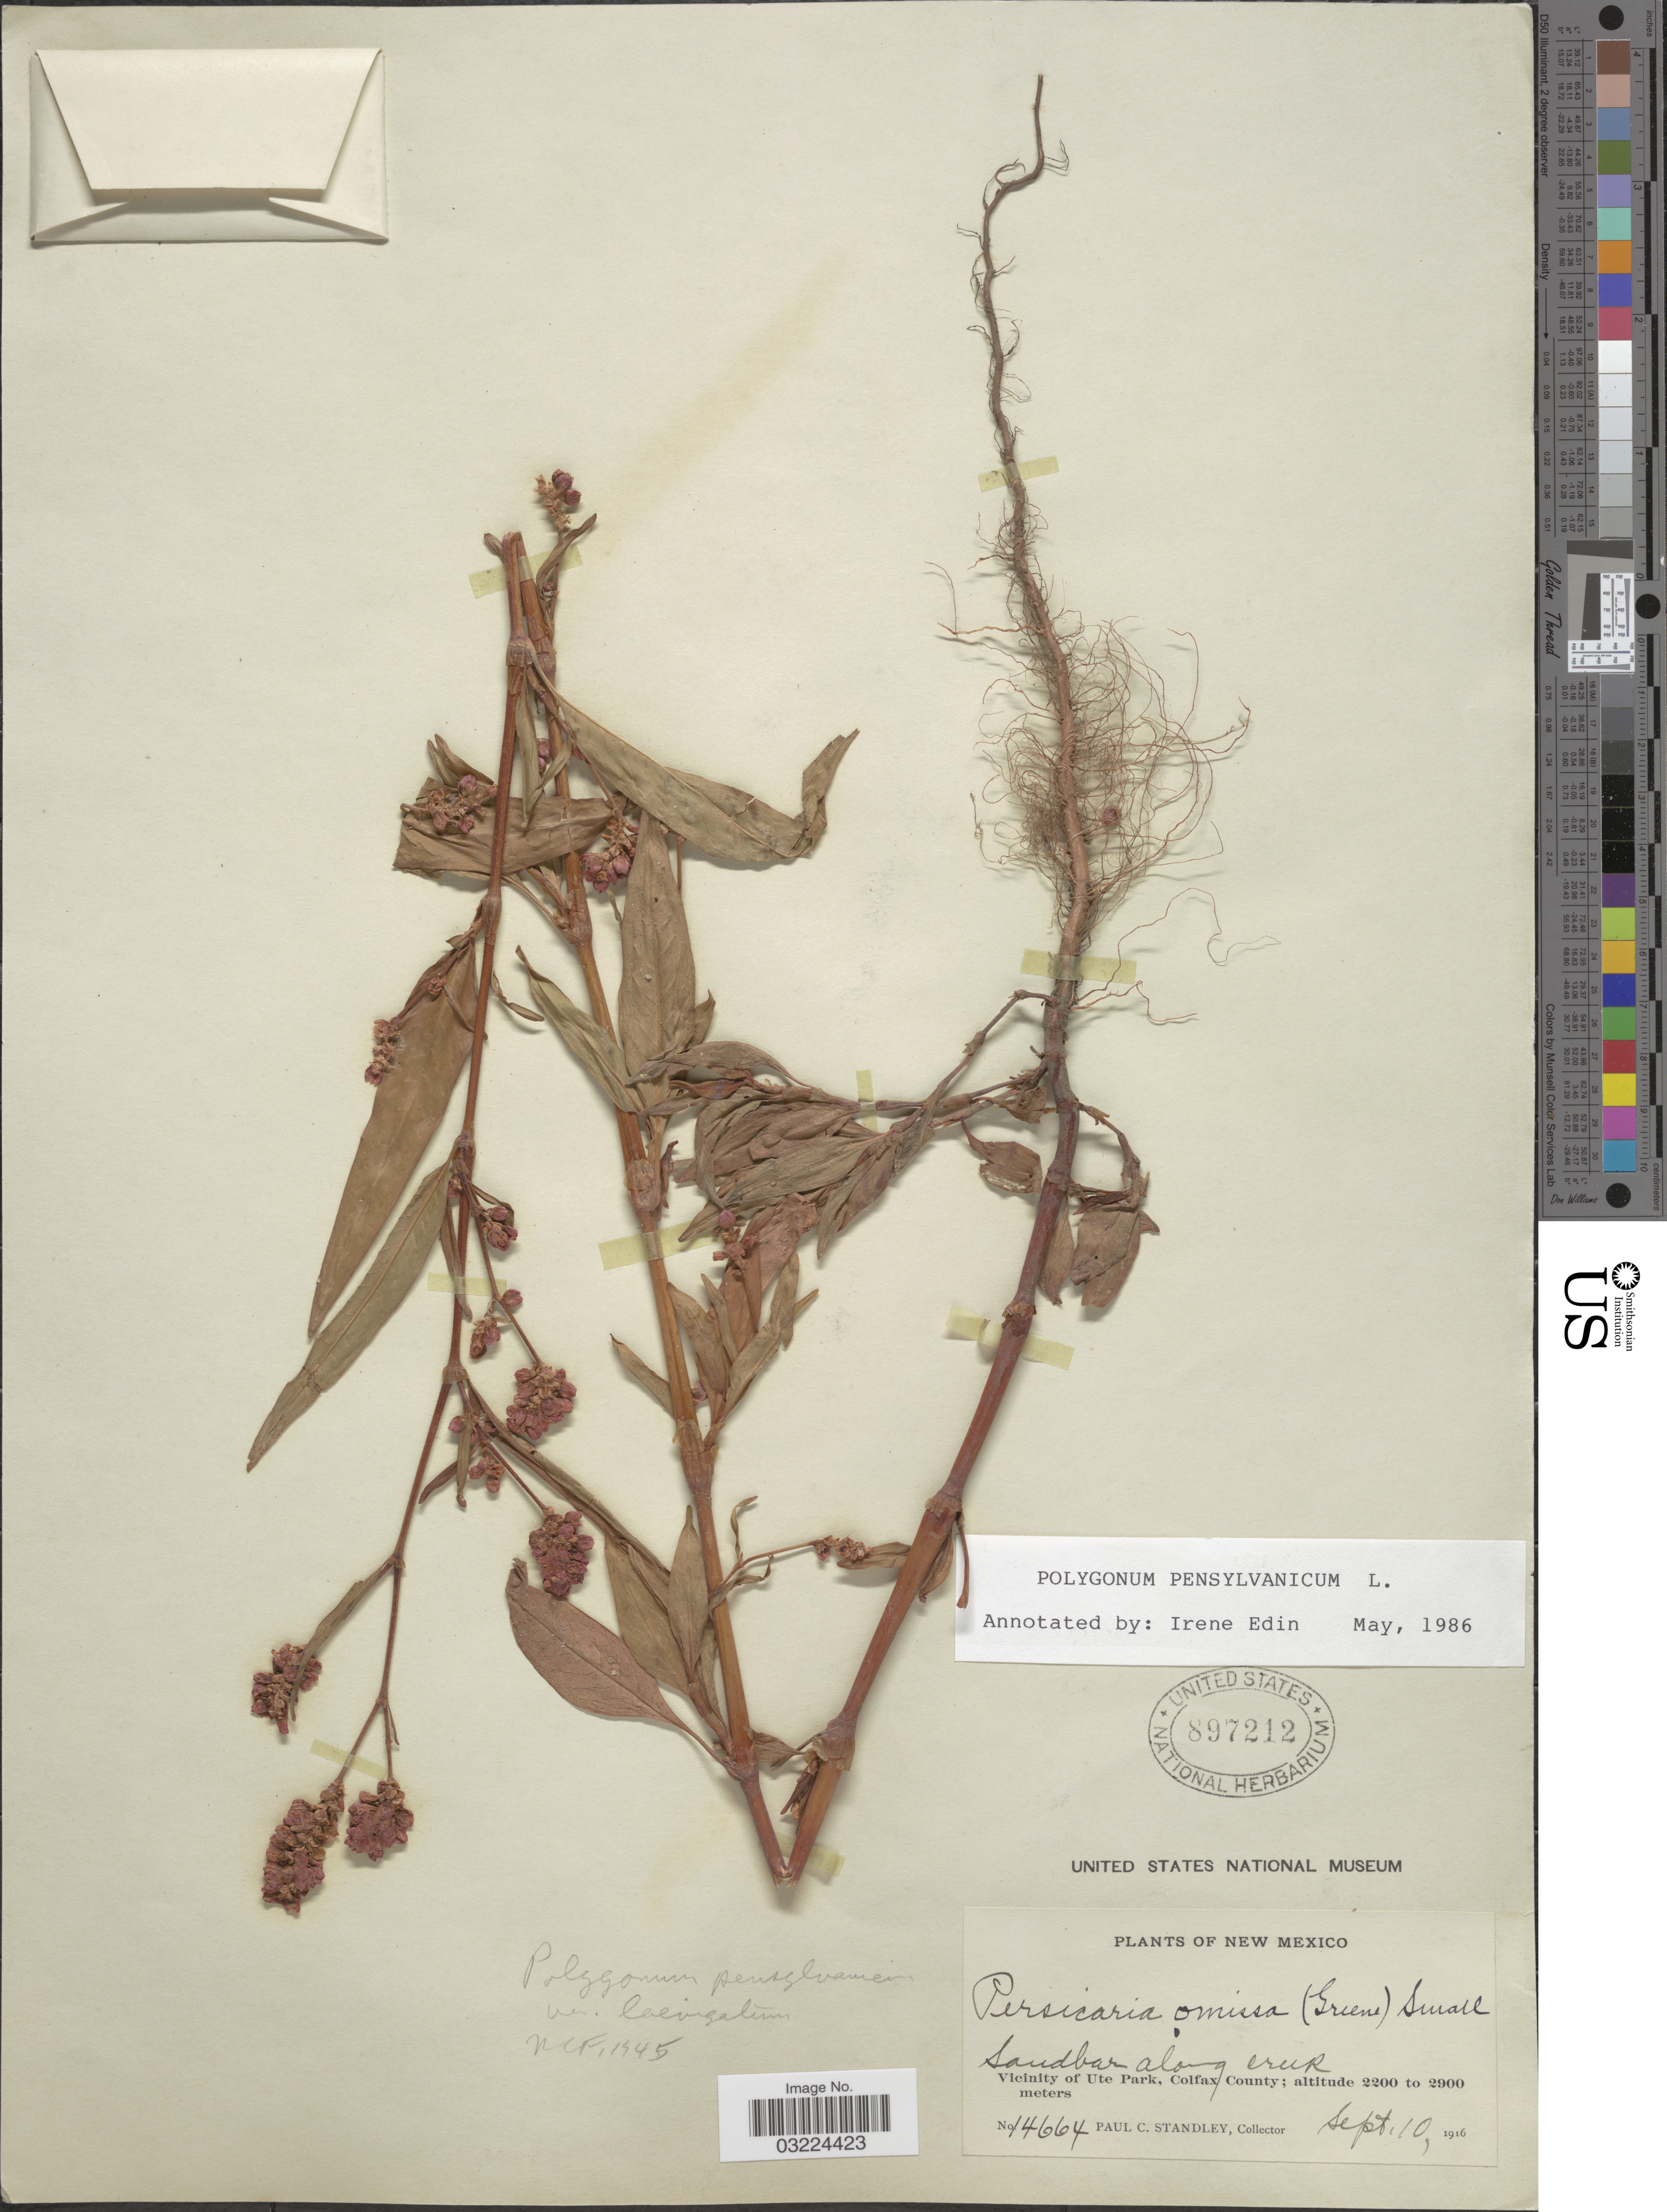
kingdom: Plantae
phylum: Tracheophyta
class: Magnoliopsida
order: Caryophyllales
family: Polygonaceae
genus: Persicaria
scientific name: Persicaria pensylvanica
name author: (L.) M. Gómez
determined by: Atha, D. E.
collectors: P. C. Standley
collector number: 14664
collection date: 1916-09-10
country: United States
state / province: New Mexico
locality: Vicinity of Ute Park, Colfaz County.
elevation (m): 2200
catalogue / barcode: US 897212